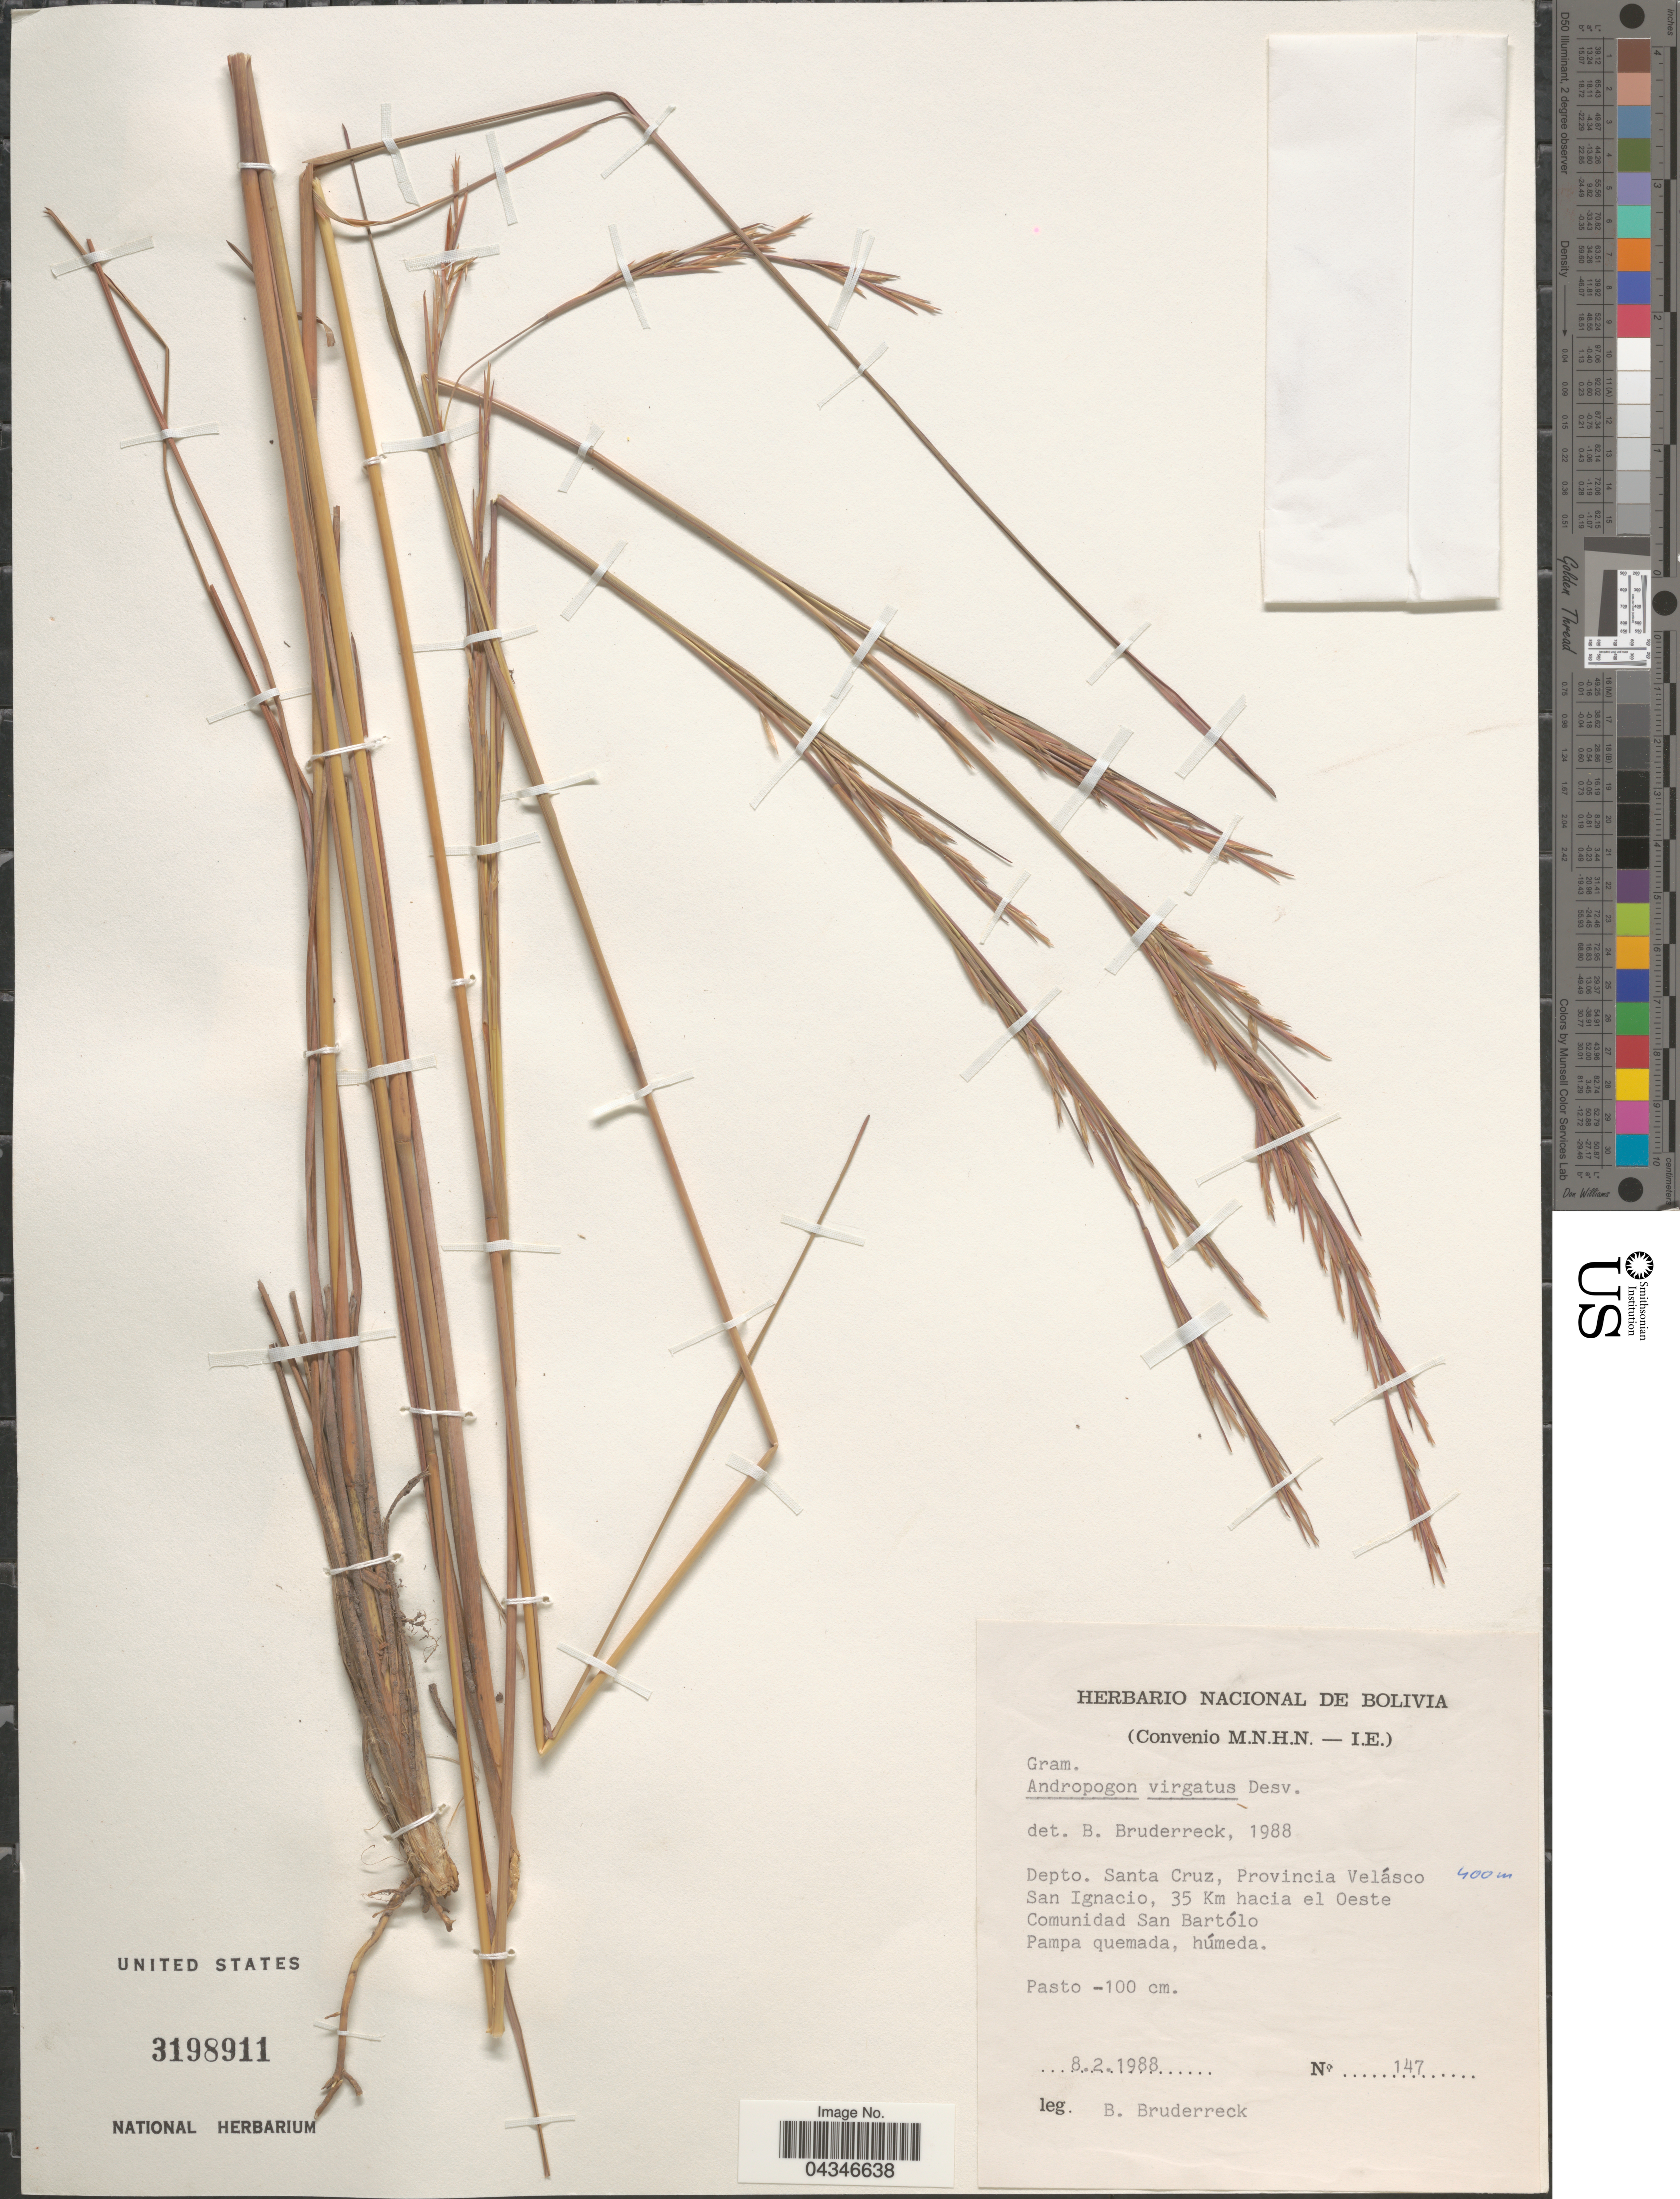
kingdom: Plantae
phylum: Tracheophyta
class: Liliopsida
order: Poales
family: Poaceae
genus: Andropogon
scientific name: Andropogon virgatus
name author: Desv. ex Ham.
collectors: B. Bruderreck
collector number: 147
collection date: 1988-02-08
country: Bolivia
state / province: Santa Cruz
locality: Depto. Santa Cruz, Provincia Velásco San Ignacio, 35 km hacia el Oeste Comunidad San Bartólo.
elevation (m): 400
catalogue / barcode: US 3198911